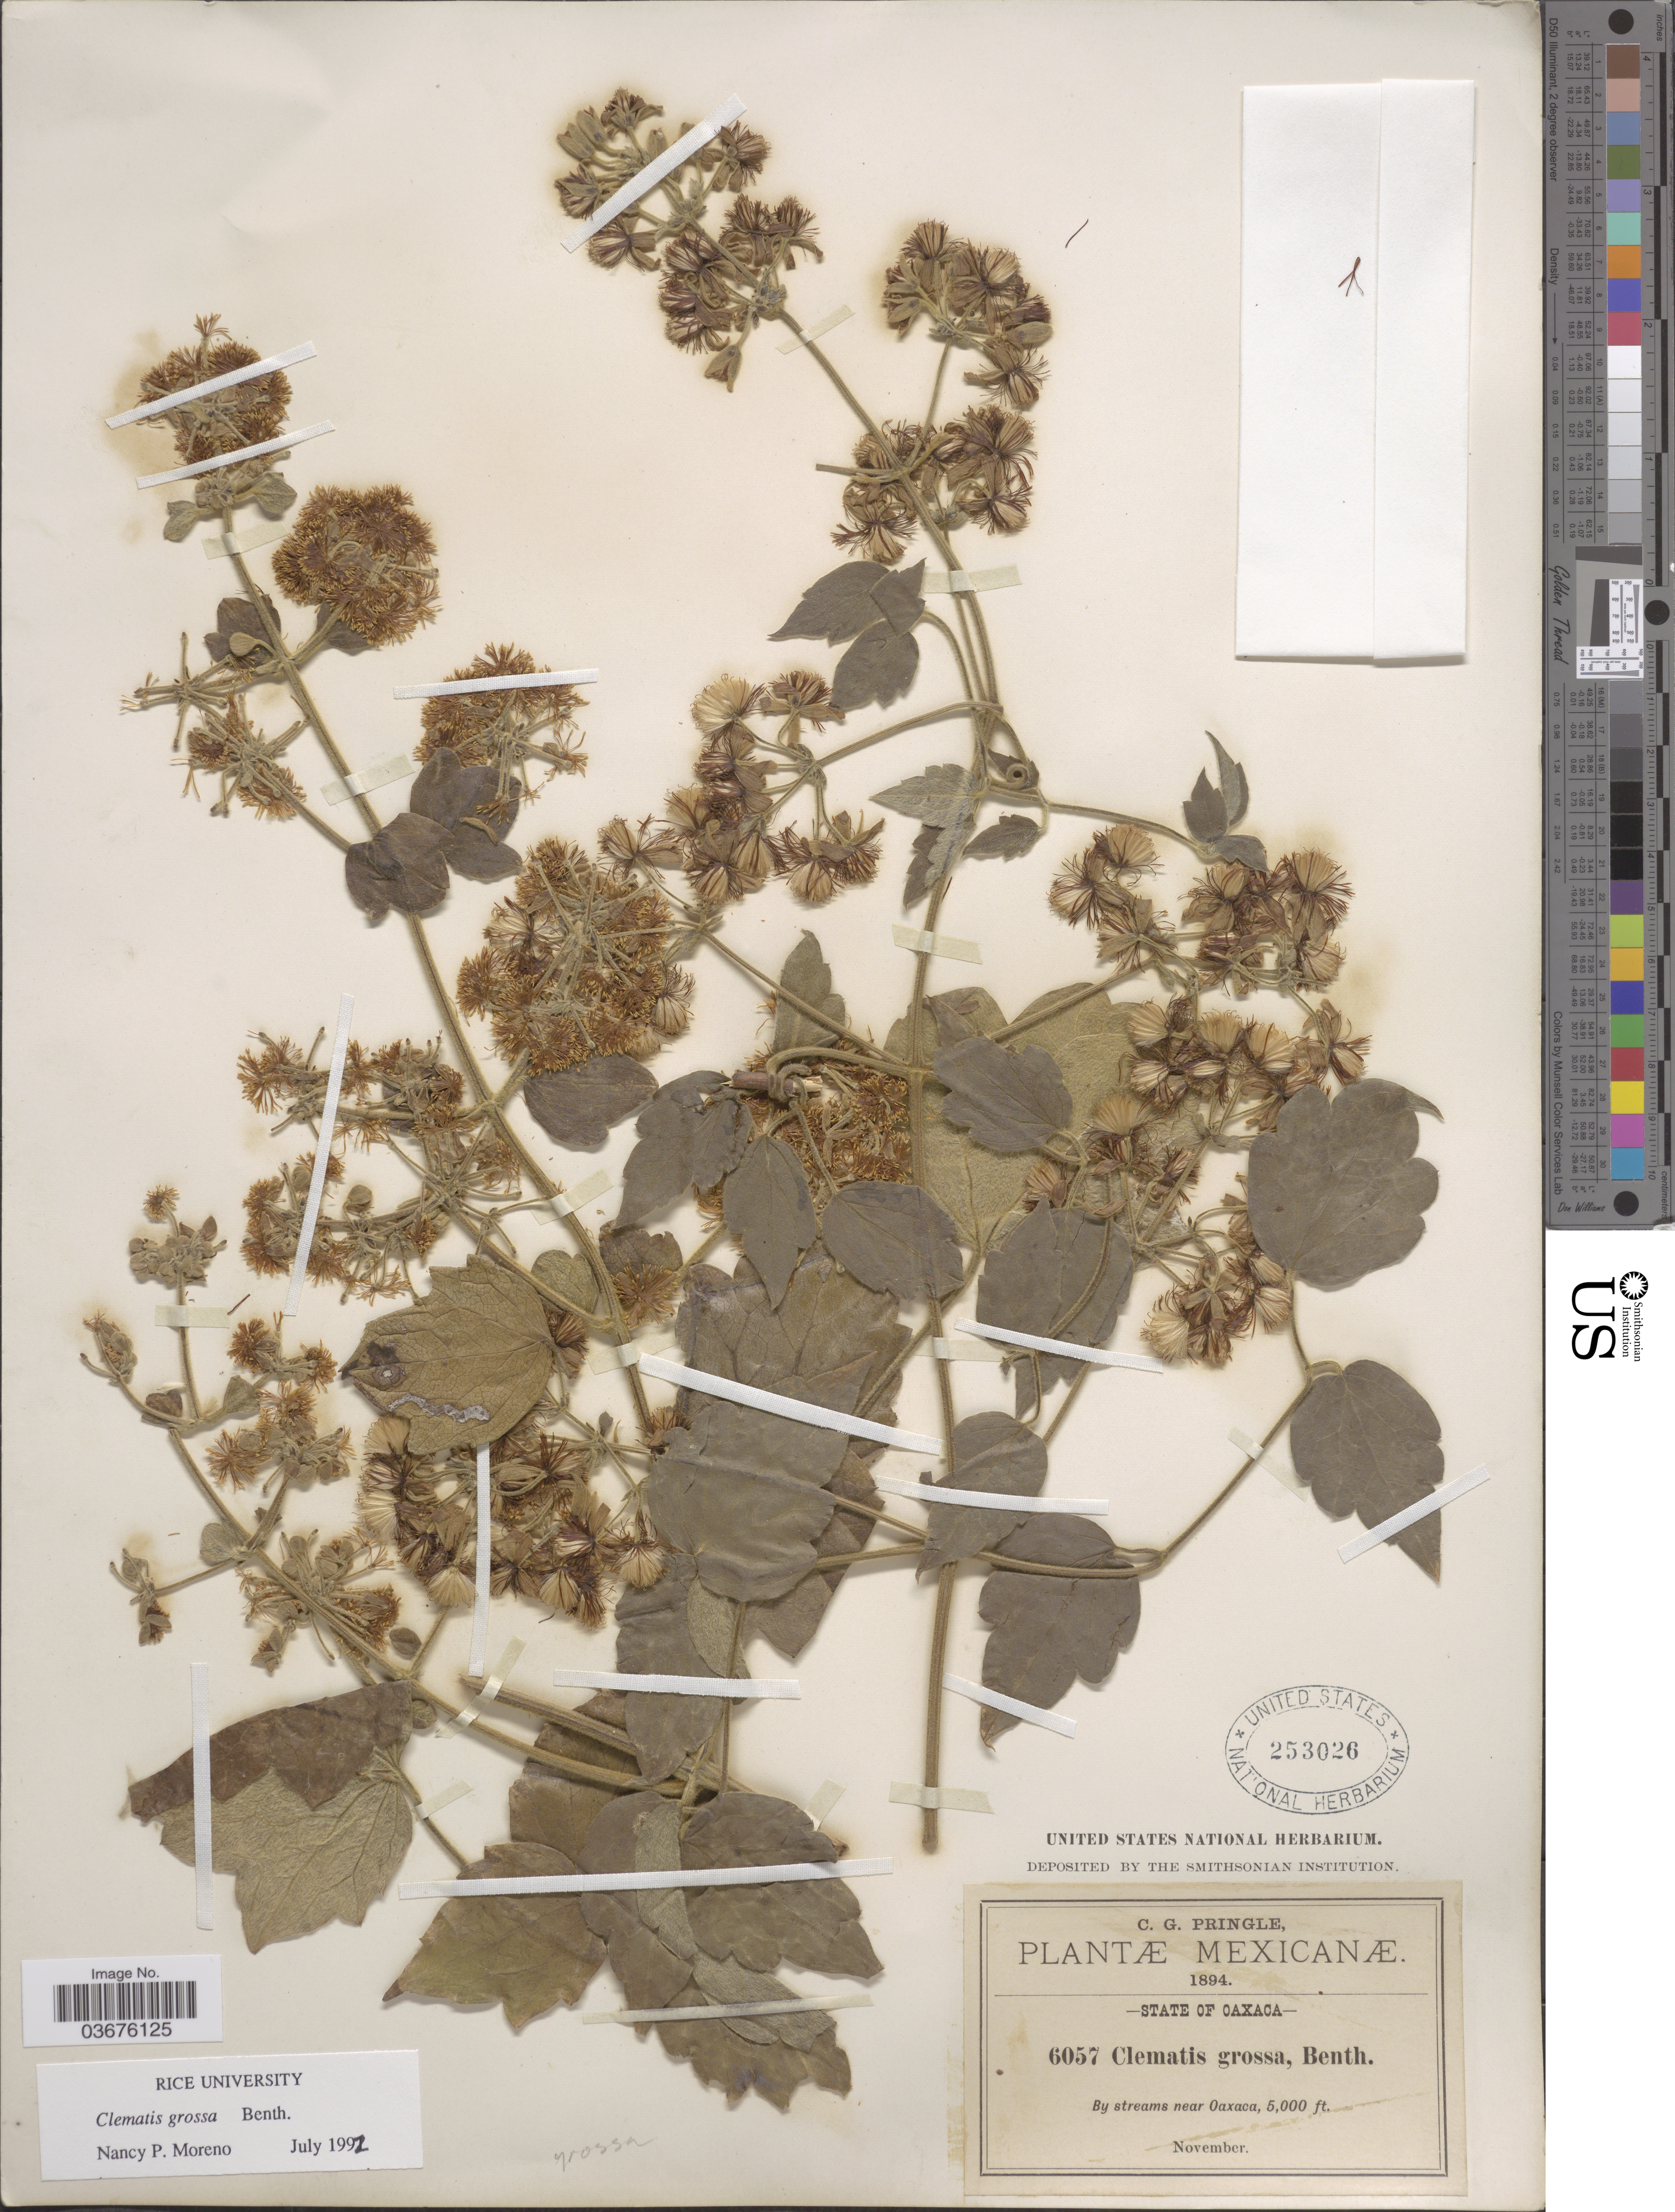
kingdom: Plantae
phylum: Tracheophyta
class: Magnoliopsida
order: Ranunculales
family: Ranunculaceae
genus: Clematis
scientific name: Clematis grossa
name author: Benth.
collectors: C. G. Pringle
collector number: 6057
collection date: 1894-11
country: Mexico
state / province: Oaxaca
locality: By streams near Oaxaca.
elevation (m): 1524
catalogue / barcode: US 253026